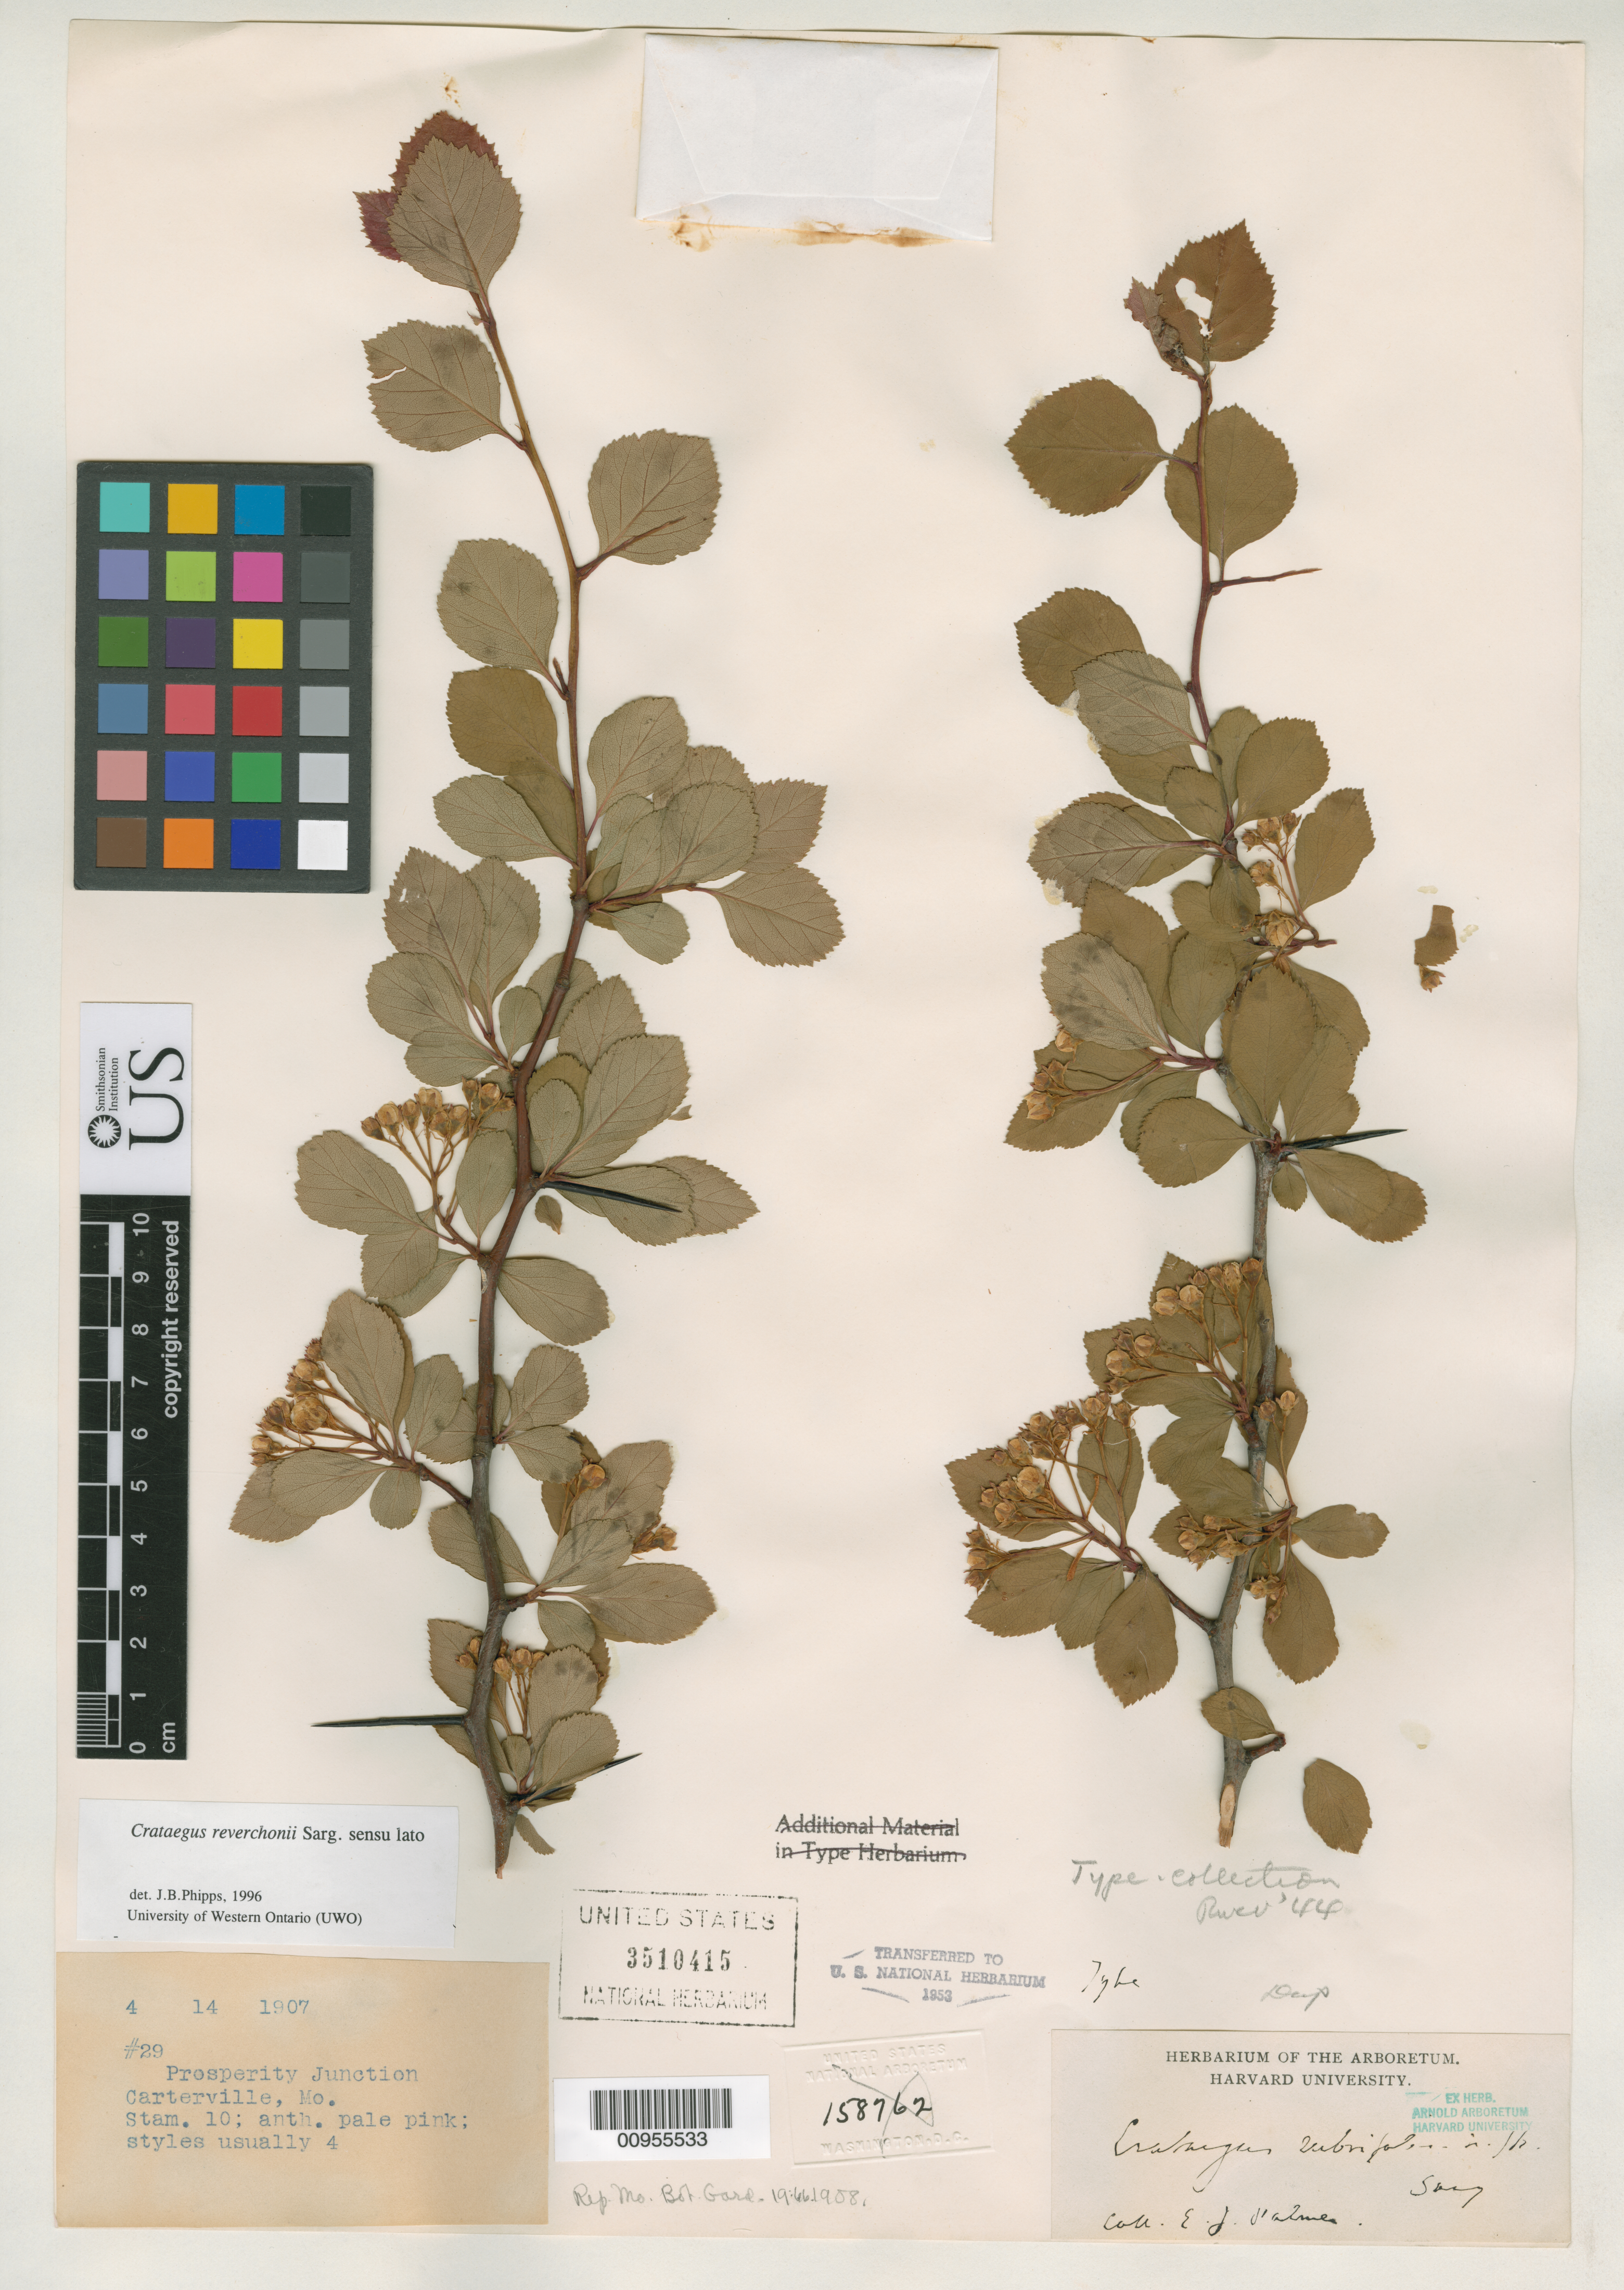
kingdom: Plantae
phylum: Tracheophyta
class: Magnoliopsida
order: Rosales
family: Rosaceae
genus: Crataegus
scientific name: Crataegus rubrifolia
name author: Sarg.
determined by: Phipps, James B., (UWO), University of Western Ontario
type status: Syntype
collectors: E. J. Palmer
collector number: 29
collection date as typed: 14 Apr 1907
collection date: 1907-04-14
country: United States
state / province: Missouri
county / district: Jasper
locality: Prosperity Junction, Carterville.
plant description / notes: Published as preprint.; Lectotype collection is E.J. Palmer 29, collection date 4 Oct 1907, as designated by J.B. Phipps et al., Harvard Pap. Bot. 11: 192-193 (2007).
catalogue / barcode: US 3510415